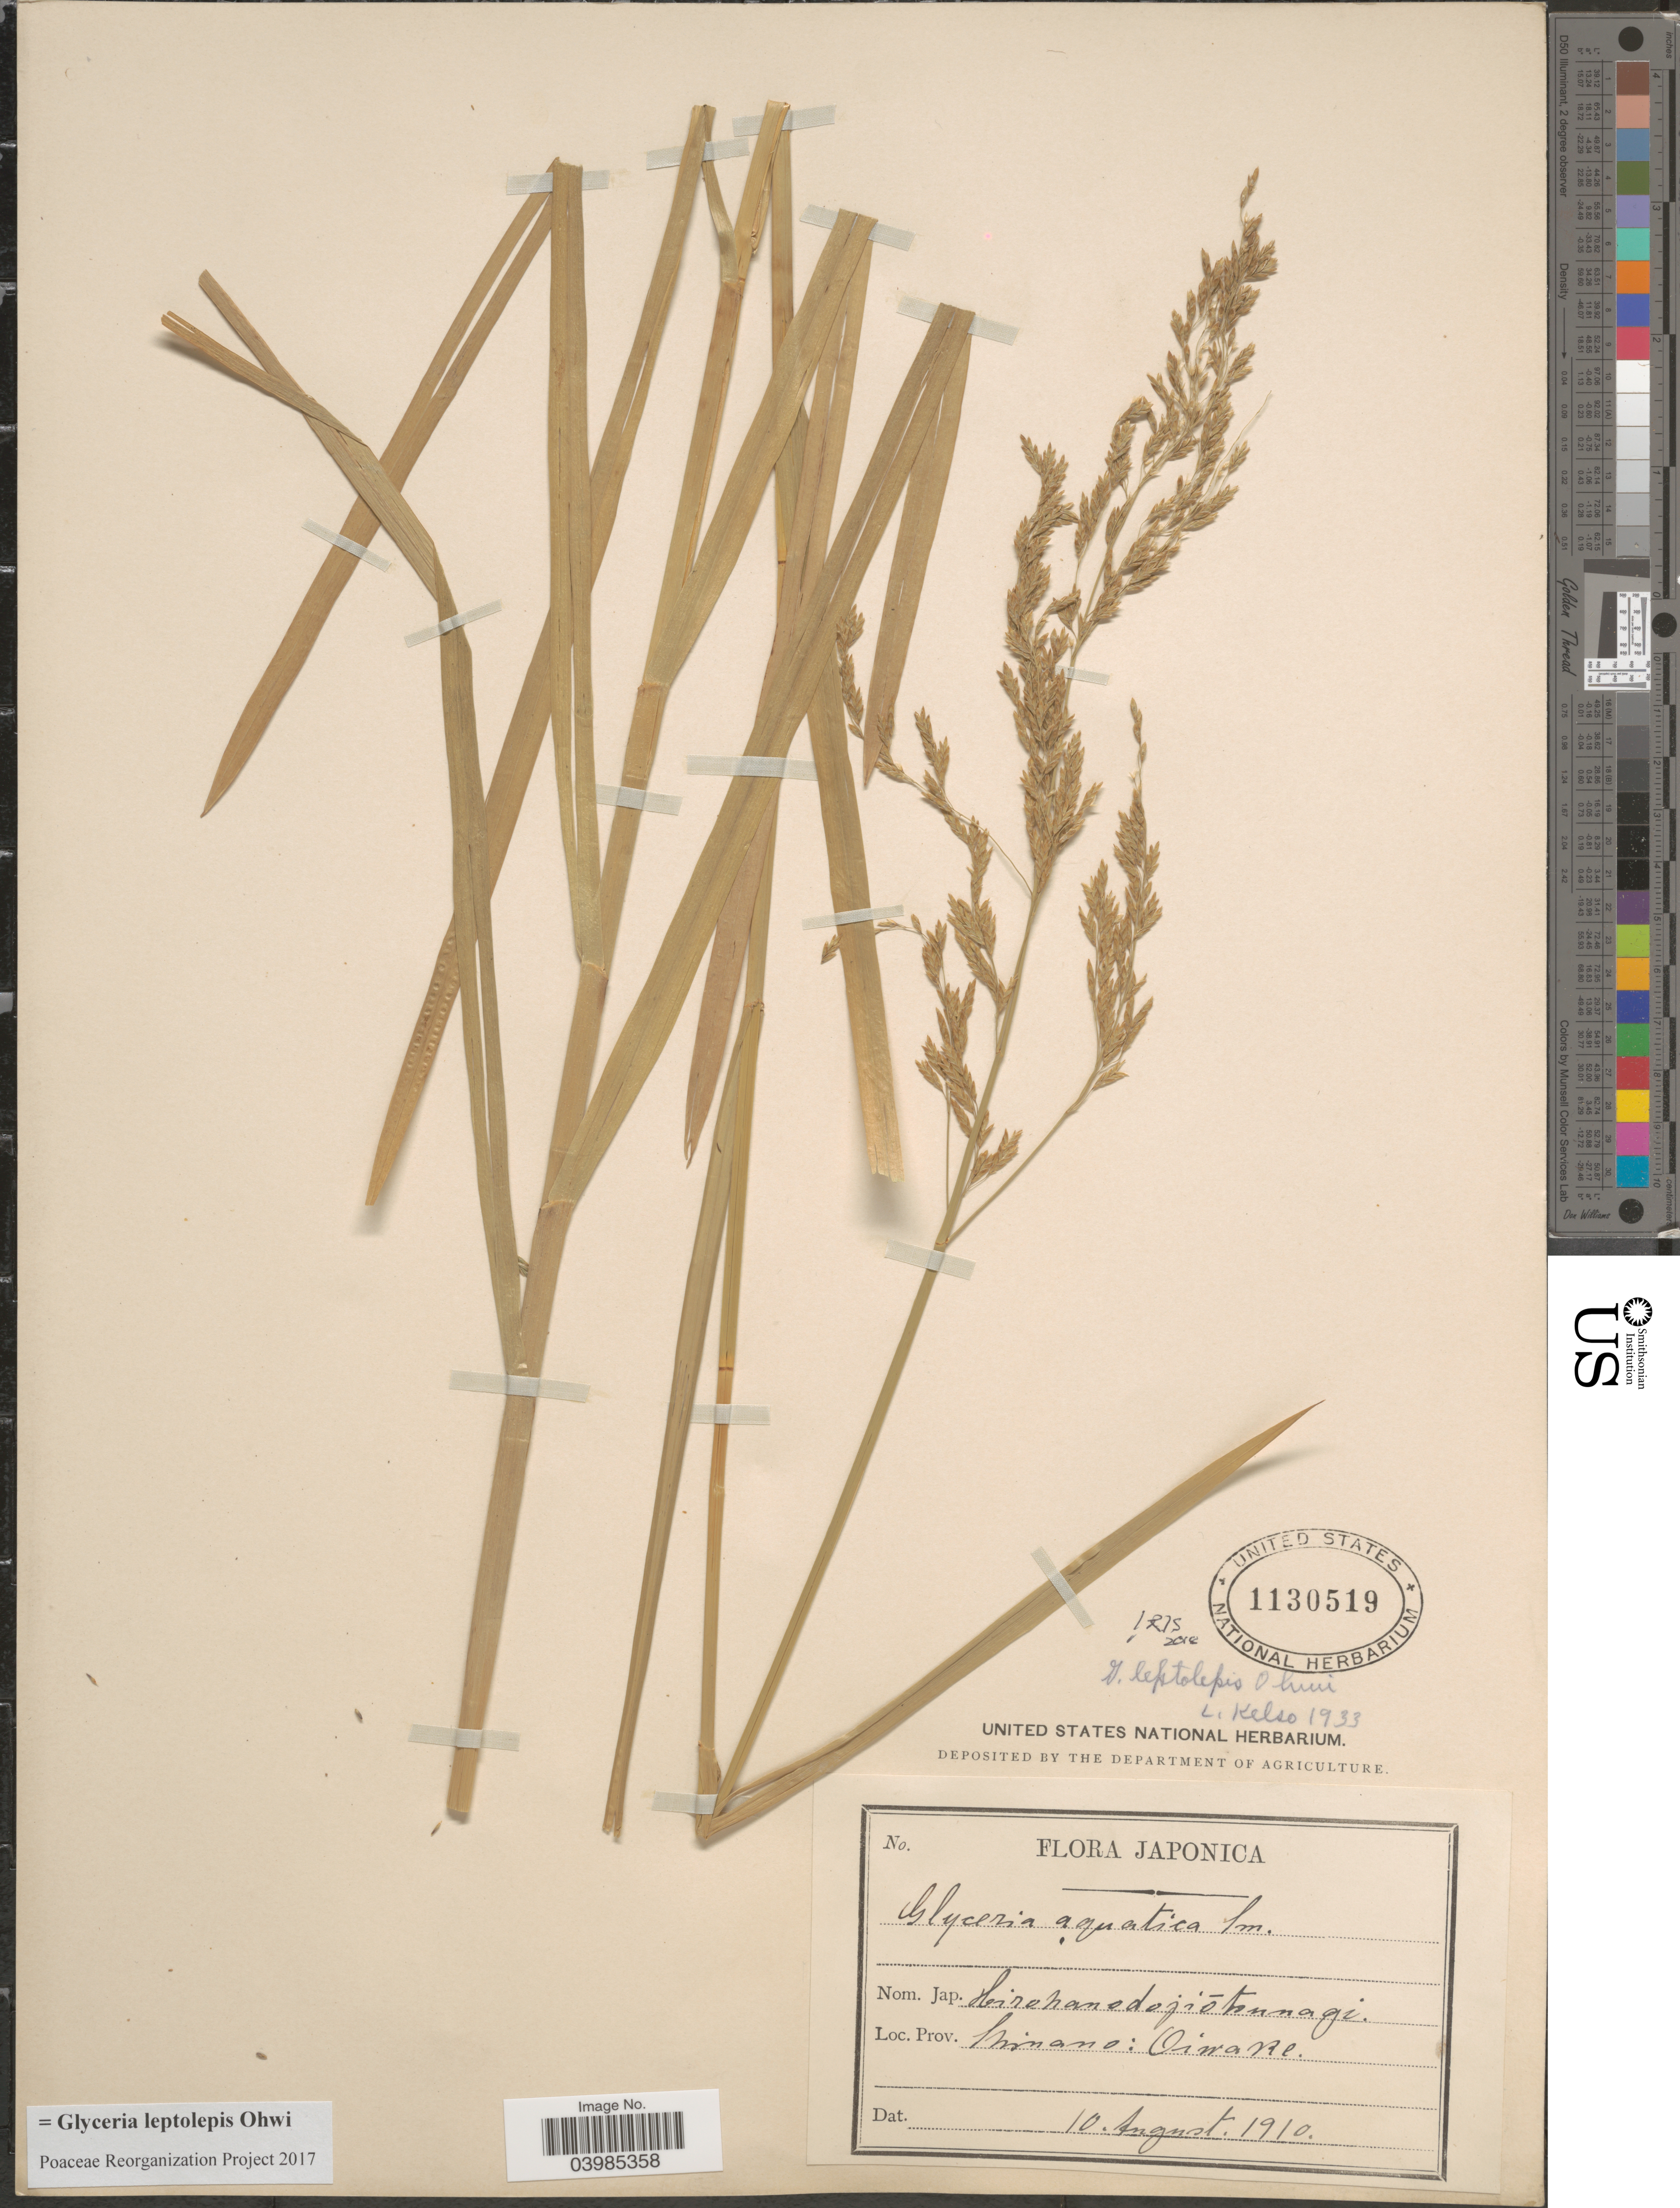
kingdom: Plantae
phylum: Tracheophyta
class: Liliopsida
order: Poales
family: Poaceae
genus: Glyceria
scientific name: Glyceria leptolepis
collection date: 1910-08-10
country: Japan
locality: Loc. Prov. Shinano: Oiwake.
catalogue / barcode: US 1130519